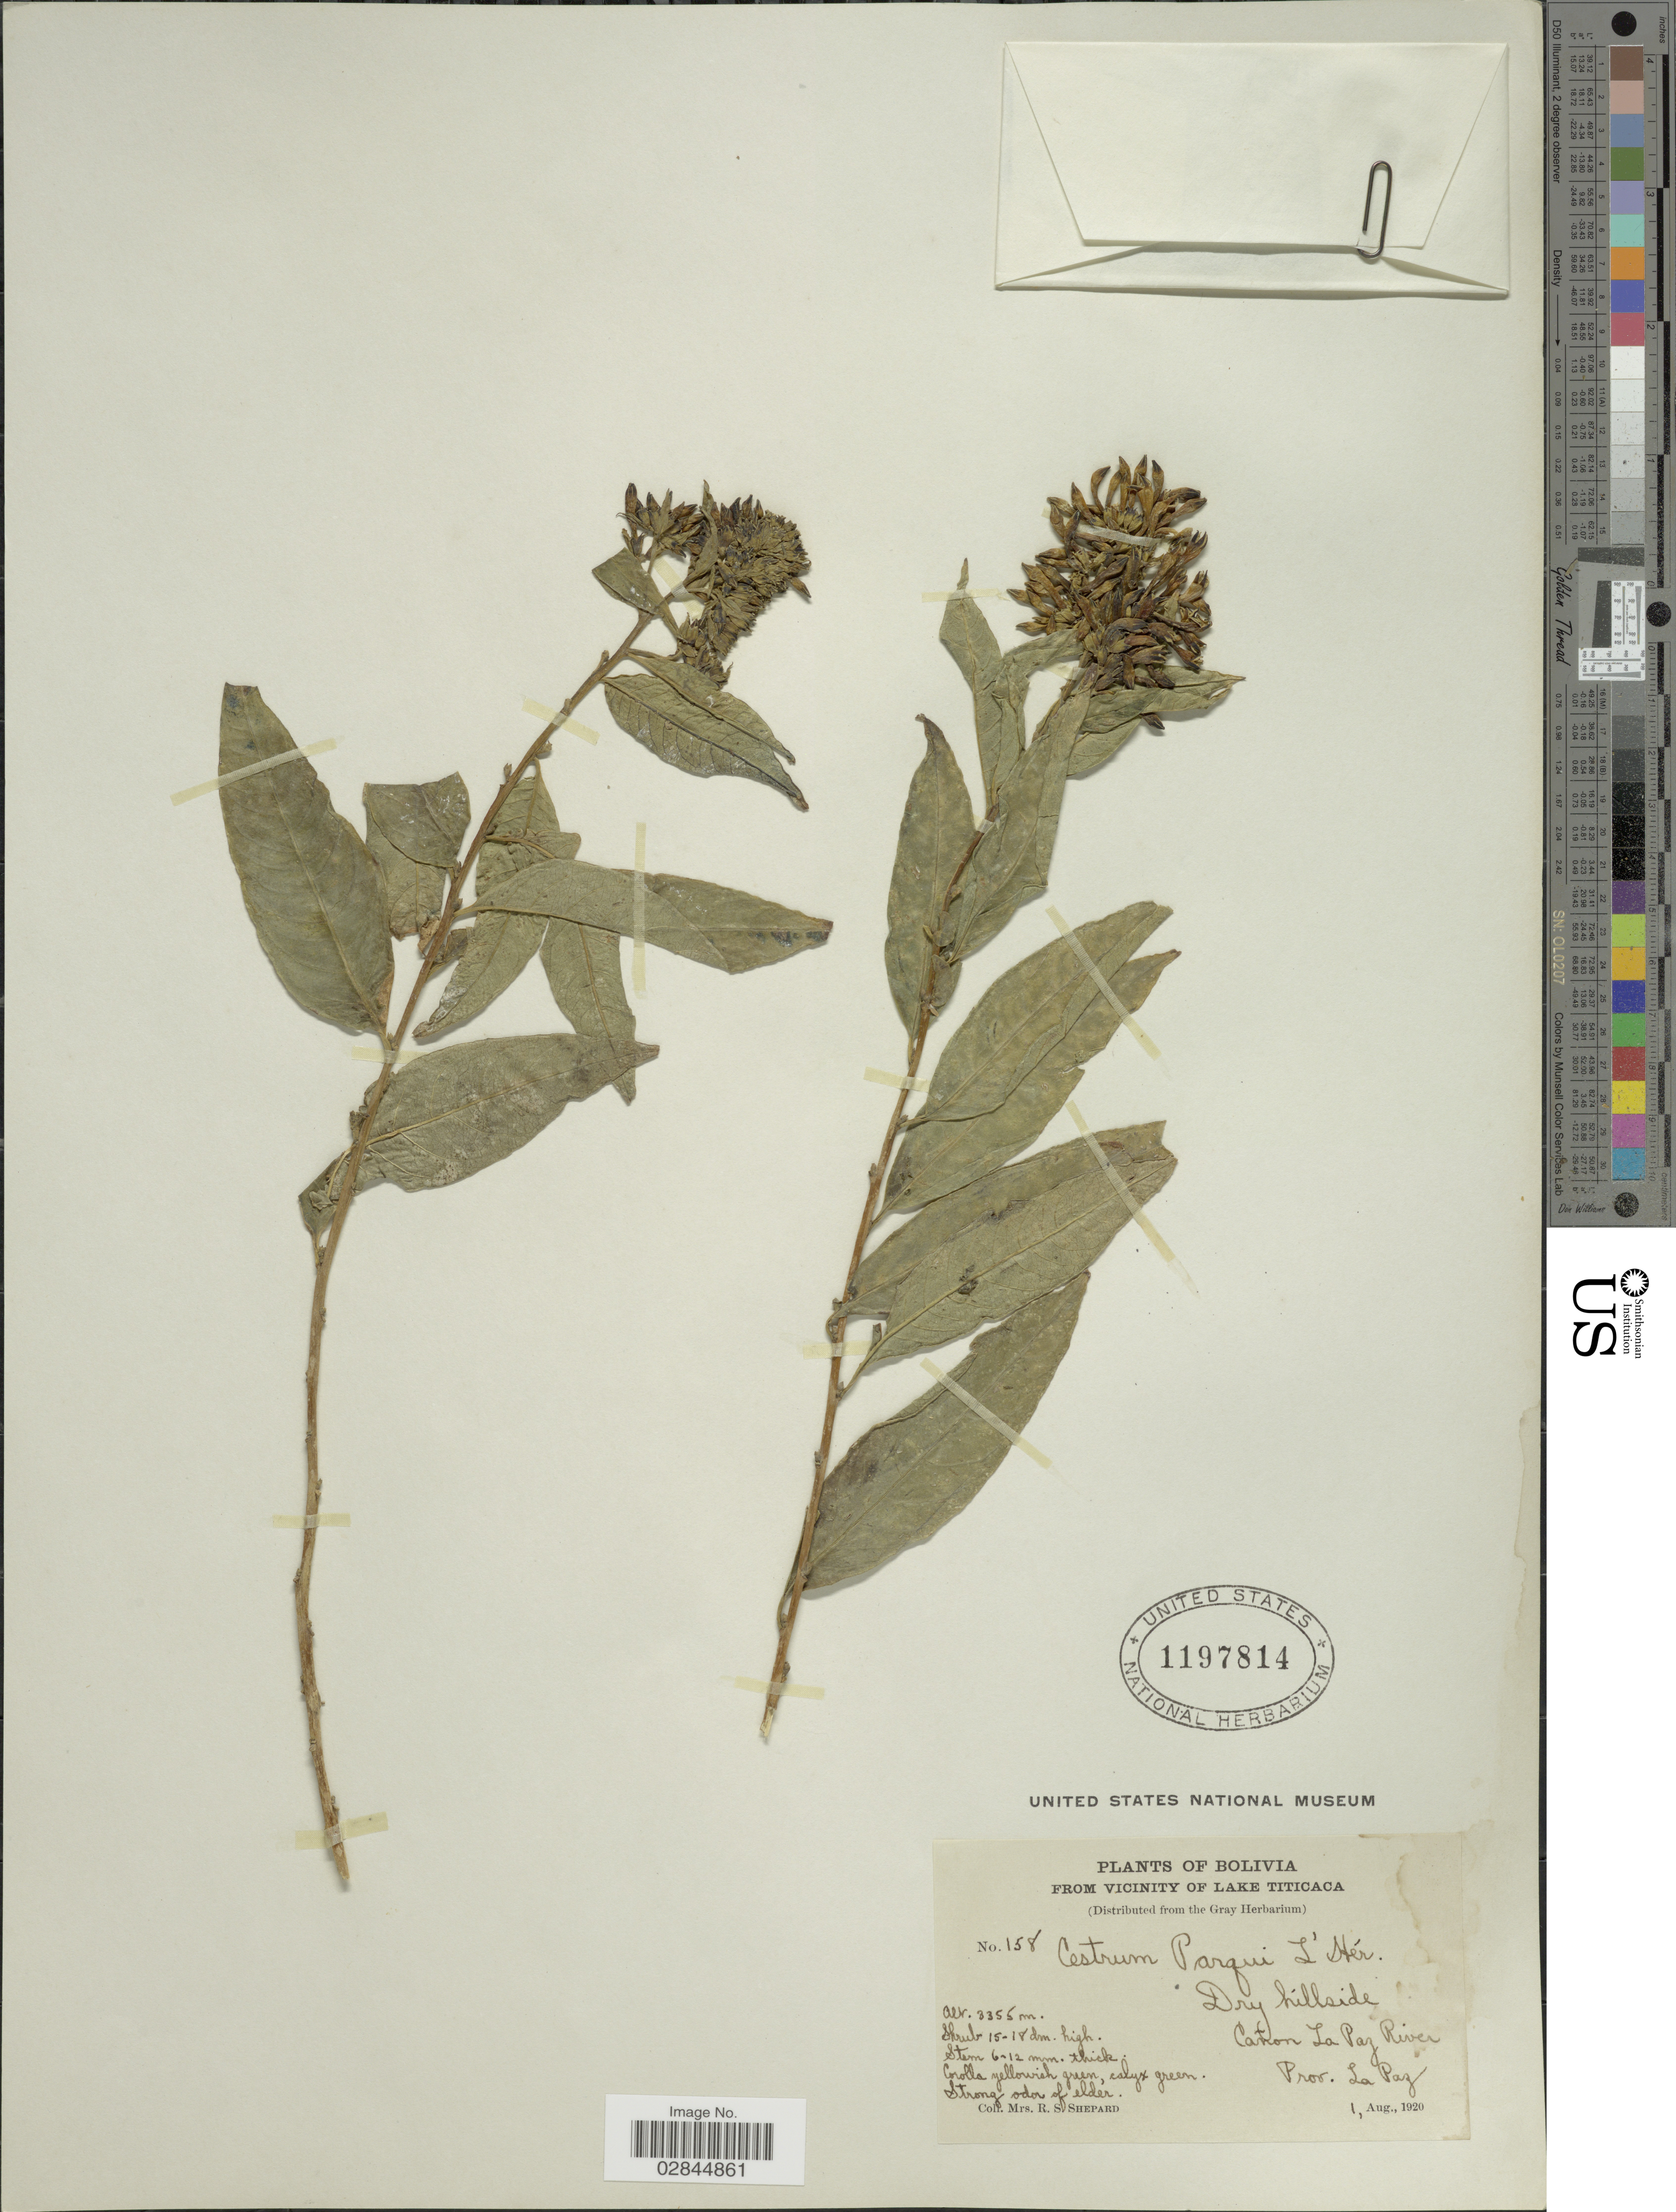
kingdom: Plantae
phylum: Tracheophyta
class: Magnoliopsida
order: Solanales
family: Solanaceae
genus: Cestrum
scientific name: Cestrum parqui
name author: L'Hér.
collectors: R. Shepard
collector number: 158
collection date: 1930-08-01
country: Bolivia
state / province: La Paz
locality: Vicinity of Lake Titicaca. Cañon La Paz River. Prov. La Paz.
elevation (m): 3355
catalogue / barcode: US 1197814